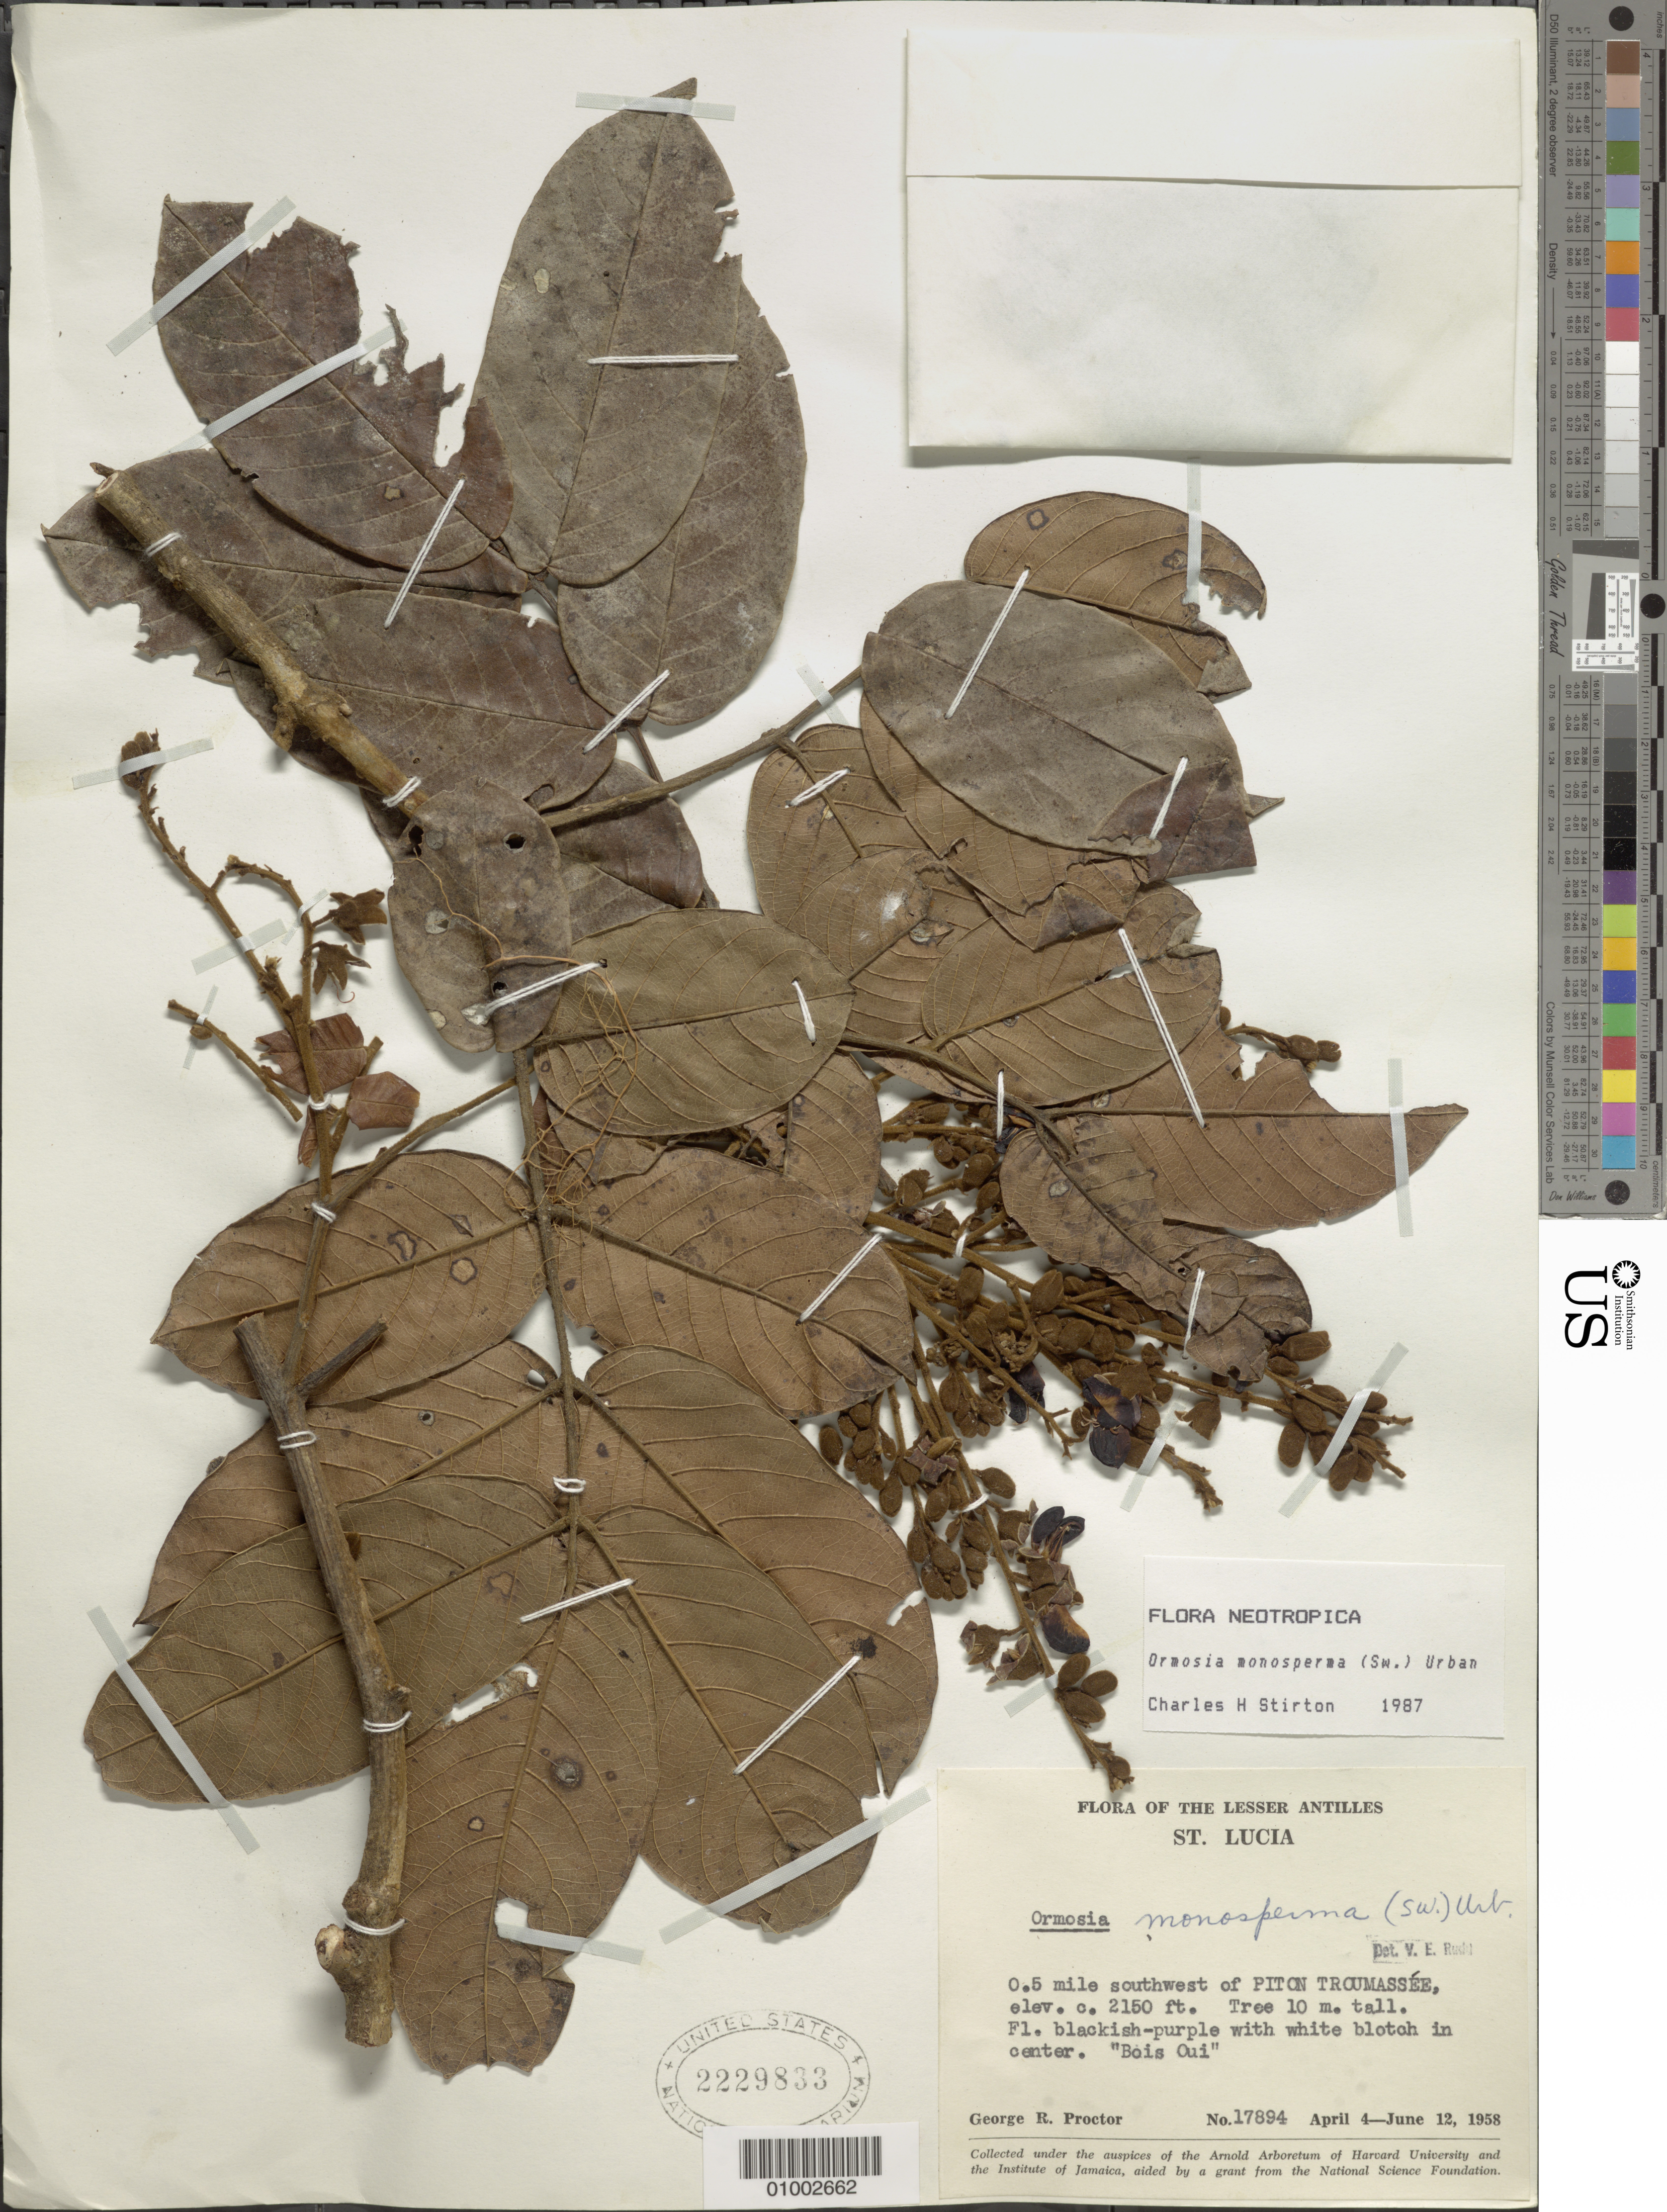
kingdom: Plantae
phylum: Tracheophyta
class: Magnoliopsida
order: Fabales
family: Fabaceae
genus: Ormosia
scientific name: Ormosia monosperma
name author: (Sw.) Urb.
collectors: G. R. Proctor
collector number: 17894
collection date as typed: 04 Apr 1958 to 12 Jun 1958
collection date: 1958-04-04/1958-06-12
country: St. Lucia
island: St. Lucia I.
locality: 0.5 mile southwest of Piton Troumassee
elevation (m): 655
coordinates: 0 N, 0 E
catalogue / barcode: US 2229833